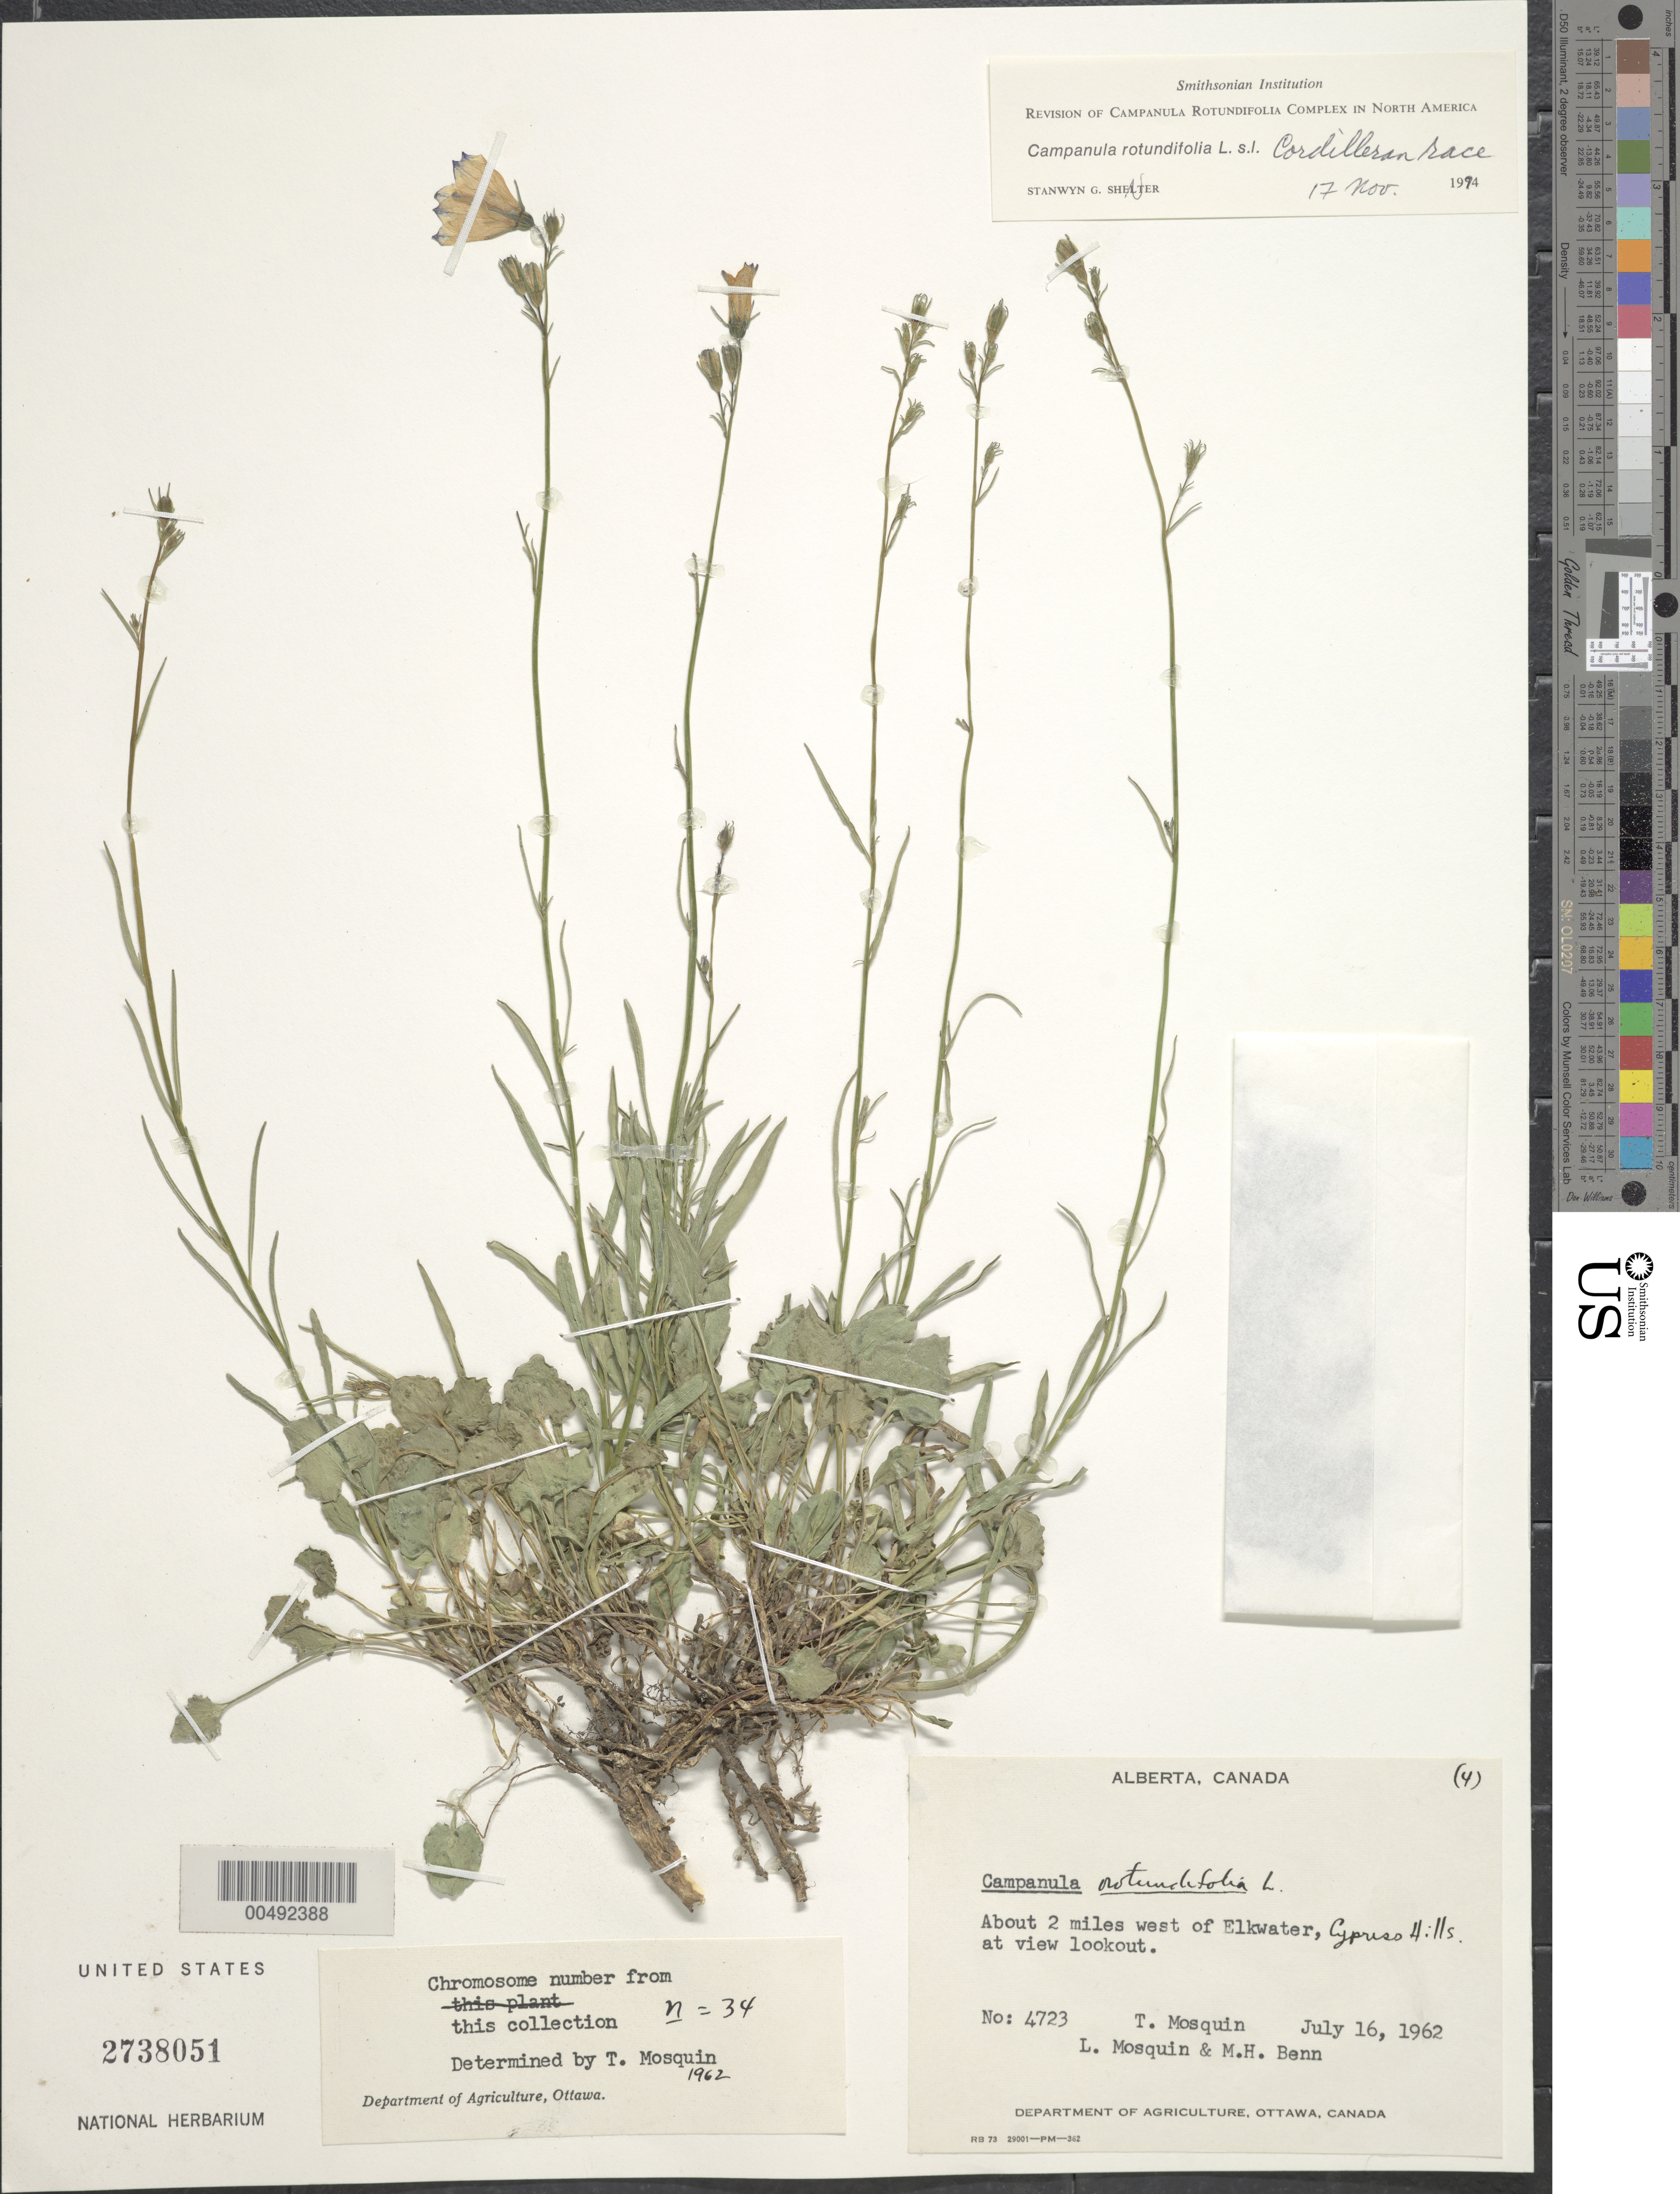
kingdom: Plantae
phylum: Tracheophyta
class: Magnoliopsida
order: Asterales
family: Campanulaceae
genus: Campanula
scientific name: Campanula rotundifolia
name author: L.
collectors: T. Mosquin & M. H. Benn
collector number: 4723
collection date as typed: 16 Jul 1962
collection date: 1962-07-16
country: Canada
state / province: Alberta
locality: Cypress Hills, about 2 mi. W of Elkwater, at view lookout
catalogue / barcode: US 2738051